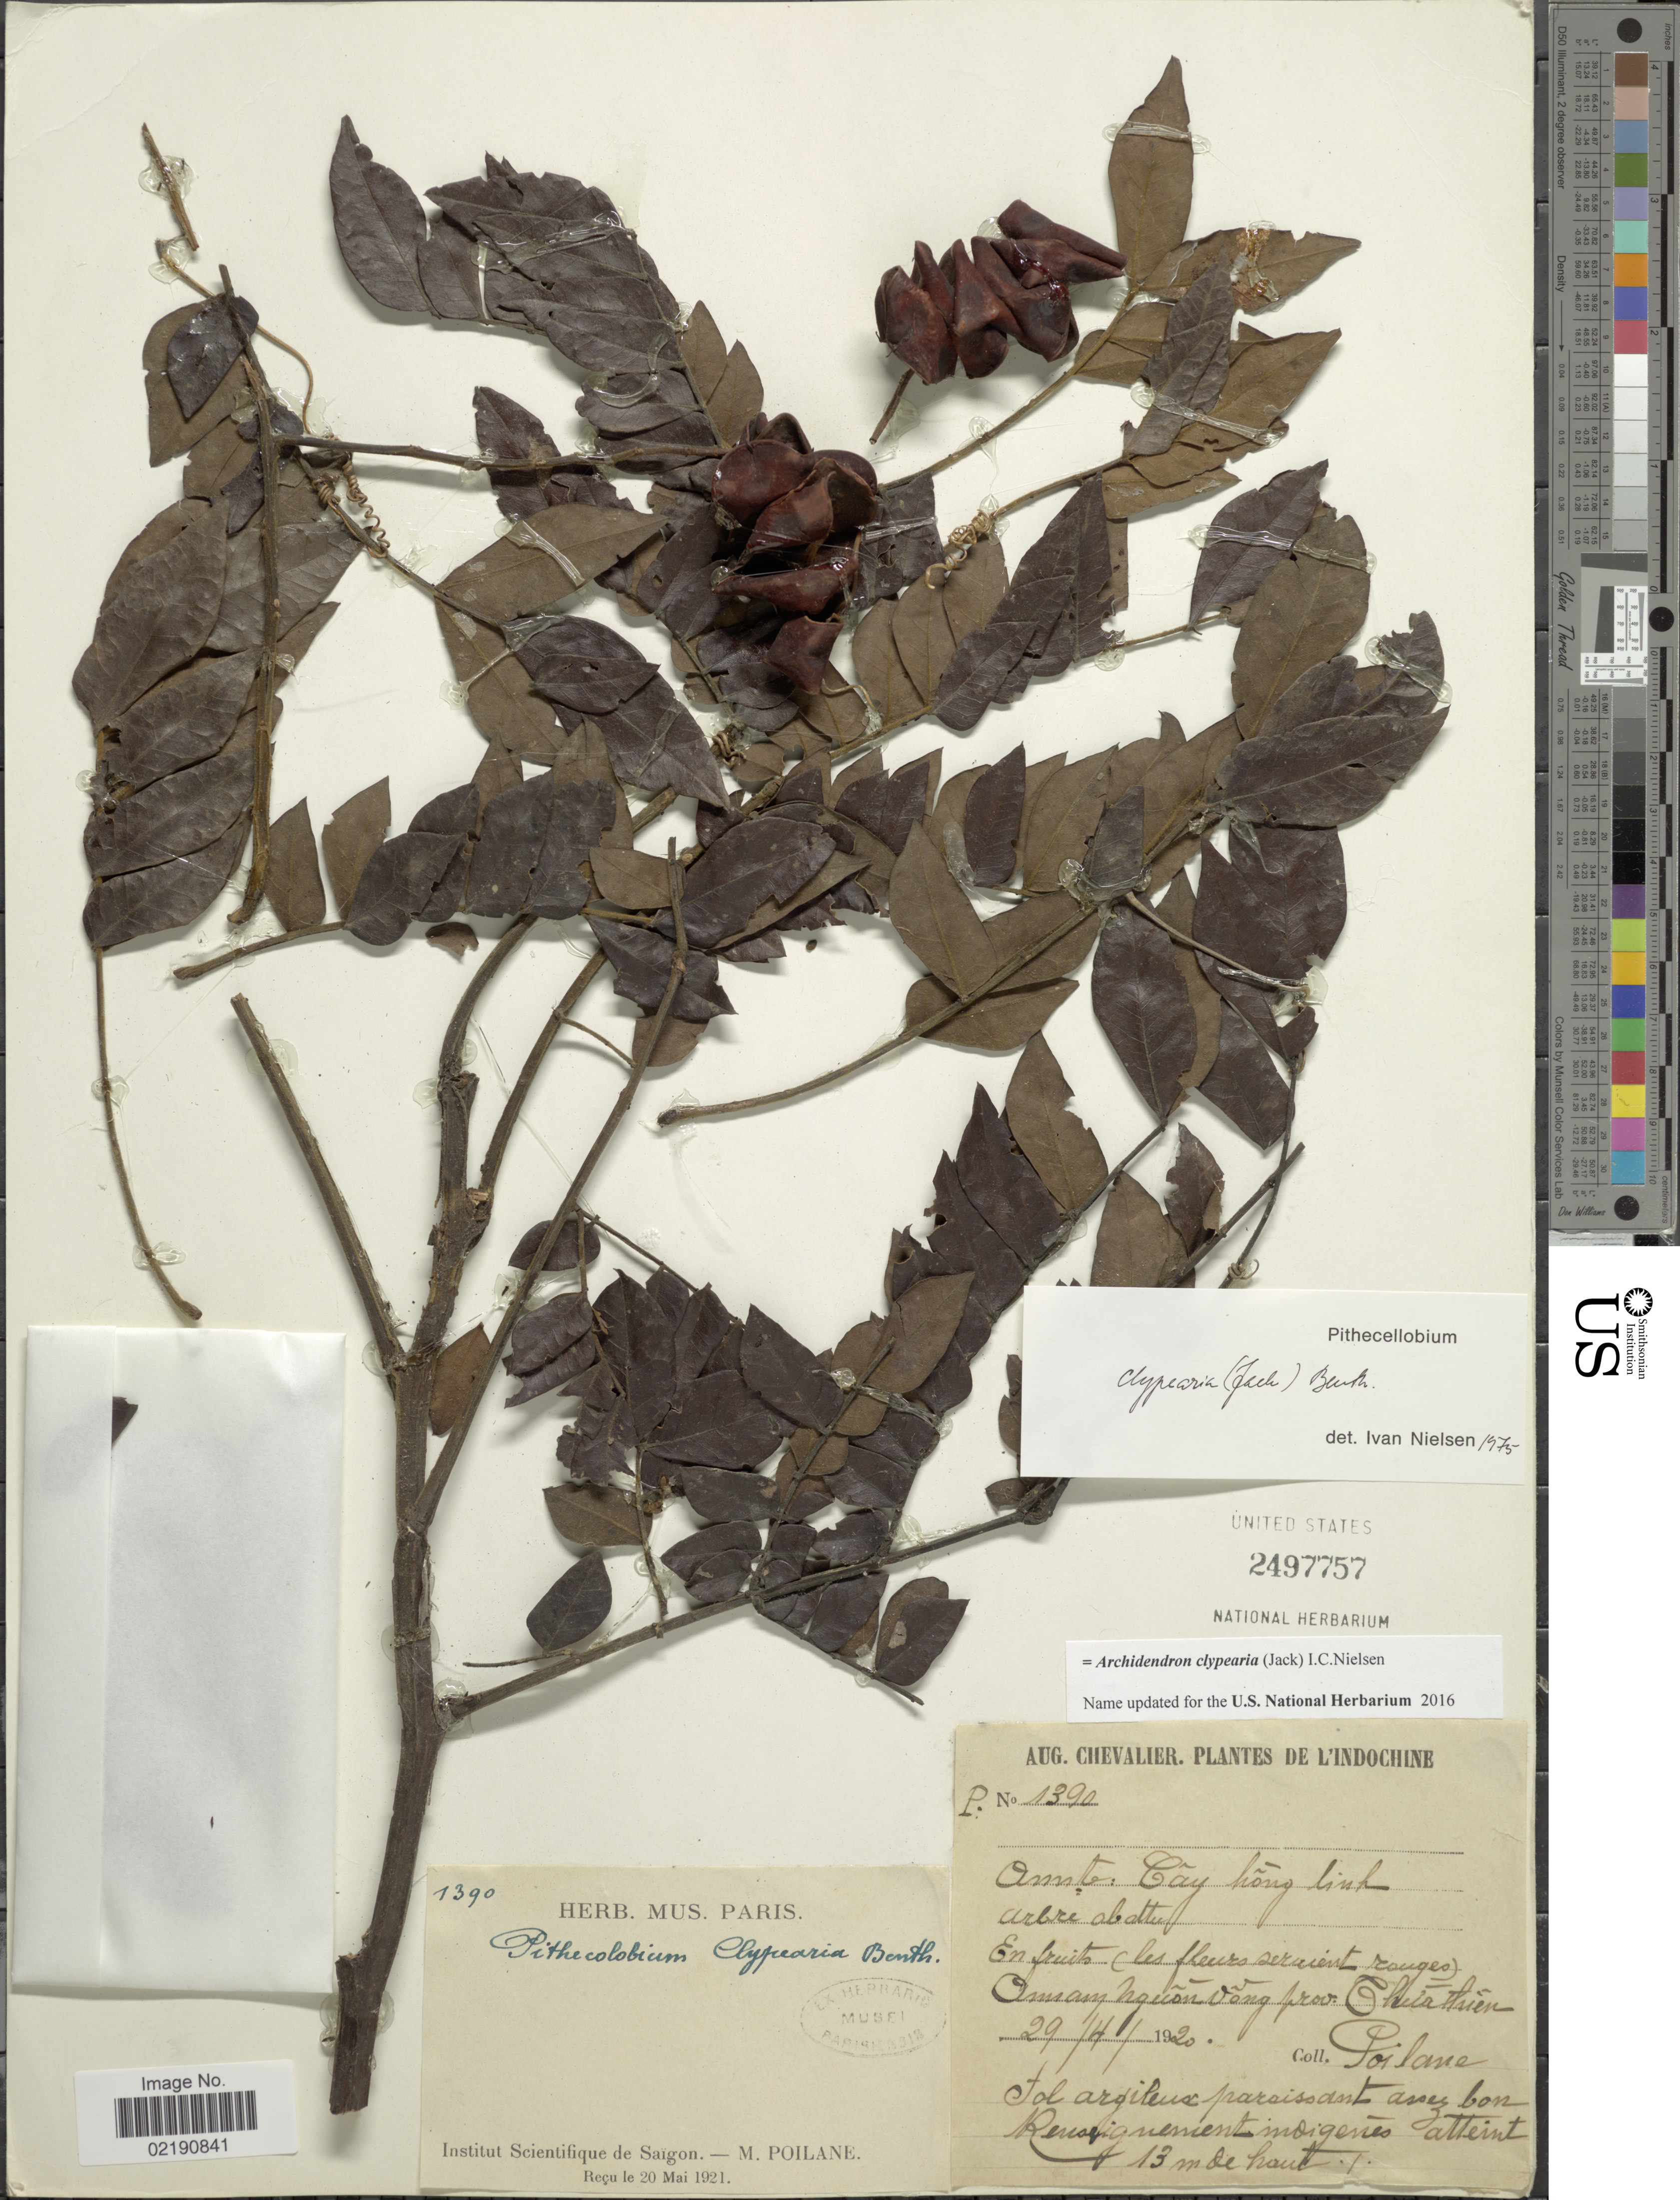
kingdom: Plantae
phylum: Tracheophyta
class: Magnoliopsida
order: Fabales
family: Fabaceae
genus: Archidendron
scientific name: Archidendron clypearia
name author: (Jack) I.C. Nielsen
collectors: M. Poilane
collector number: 1390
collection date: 1920-04-29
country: Vietnam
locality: Annam Nguon Vong prov.: Chiathien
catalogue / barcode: US 2497757